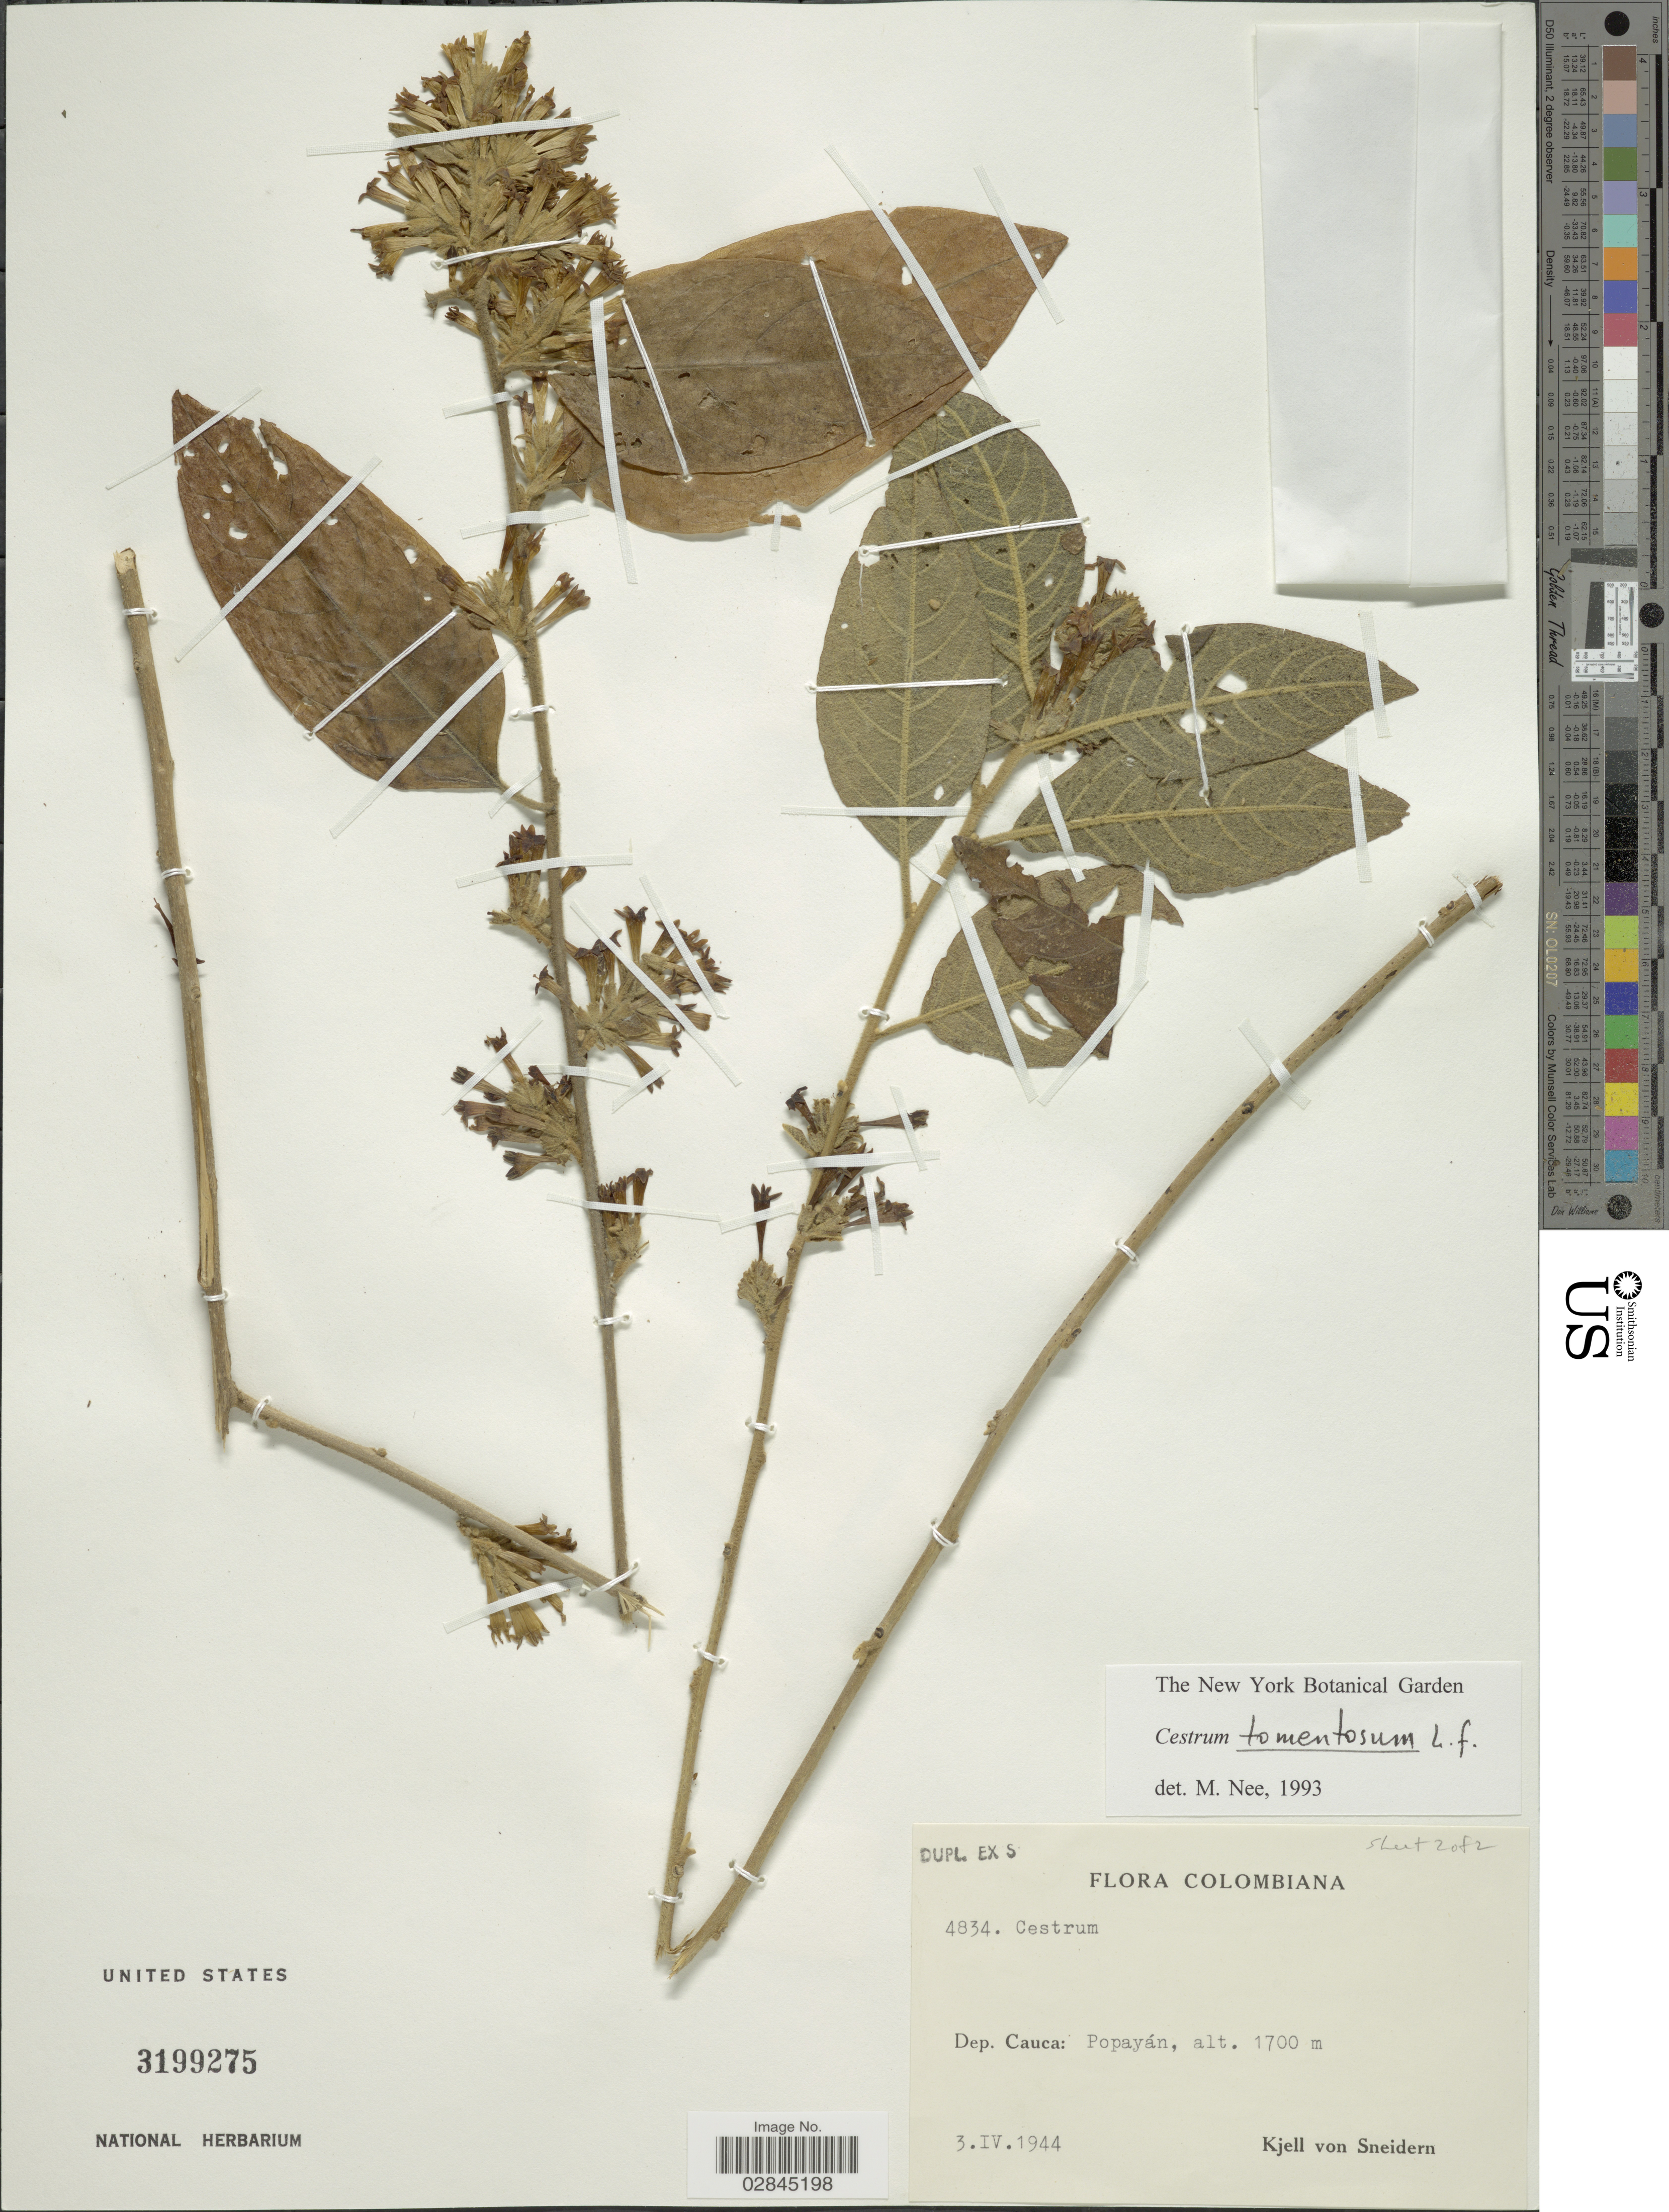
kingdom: Plantae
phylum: Tracheophyta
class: Magnoliopsida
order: Solanales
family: Solanaceae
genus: Cestrum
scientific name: Cestrum tomentosum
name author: L. f.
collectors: K. von Sneidern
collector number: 4834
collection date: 1944-04-03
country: Colombia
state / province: Cauca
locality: Dep. Cauca: Popayán.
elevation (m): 1700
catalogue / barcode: US 3199275